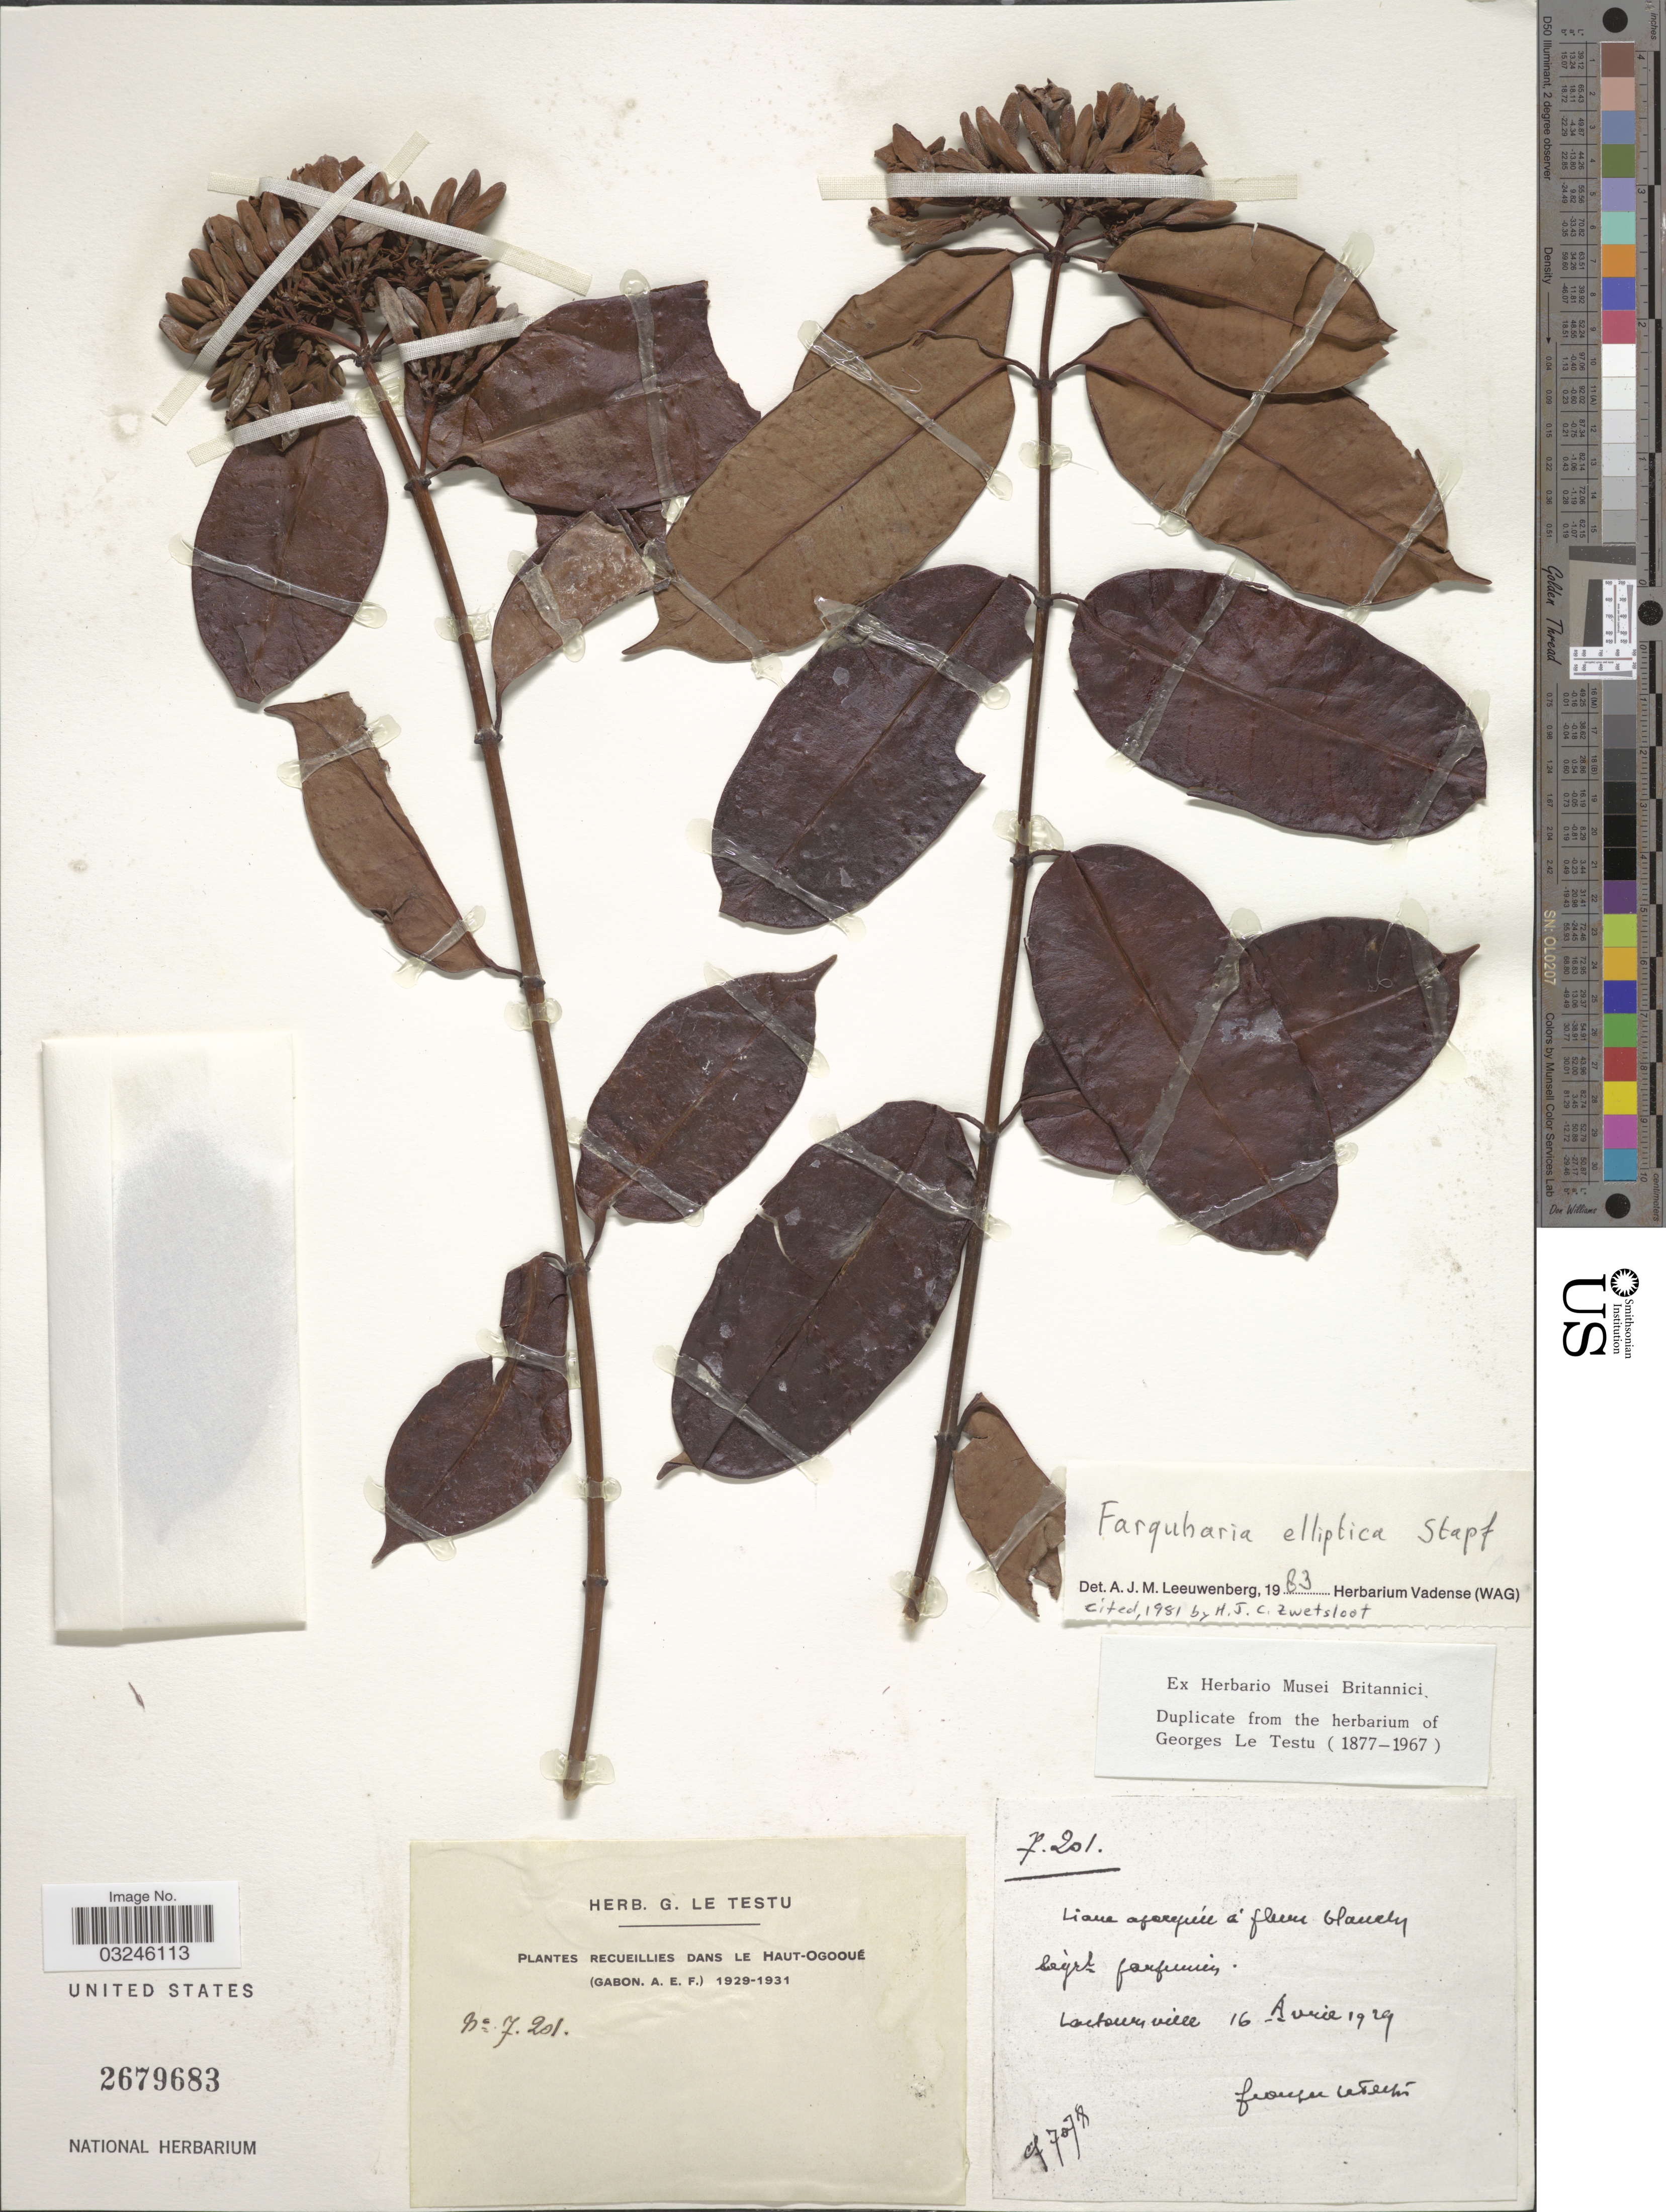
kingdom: Plantae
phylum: Tracheophyta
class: Magnoliopsida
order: Gentianales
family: Apocynaceae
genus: Farquharia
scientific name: Farquharia elliptica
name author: Stapf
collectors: G. Le Testu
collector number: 7201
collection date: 1929-04-16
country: Gabon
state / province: Haut-Ogooue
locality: Lastoursville. A.E.F.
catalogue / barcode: US 2679683